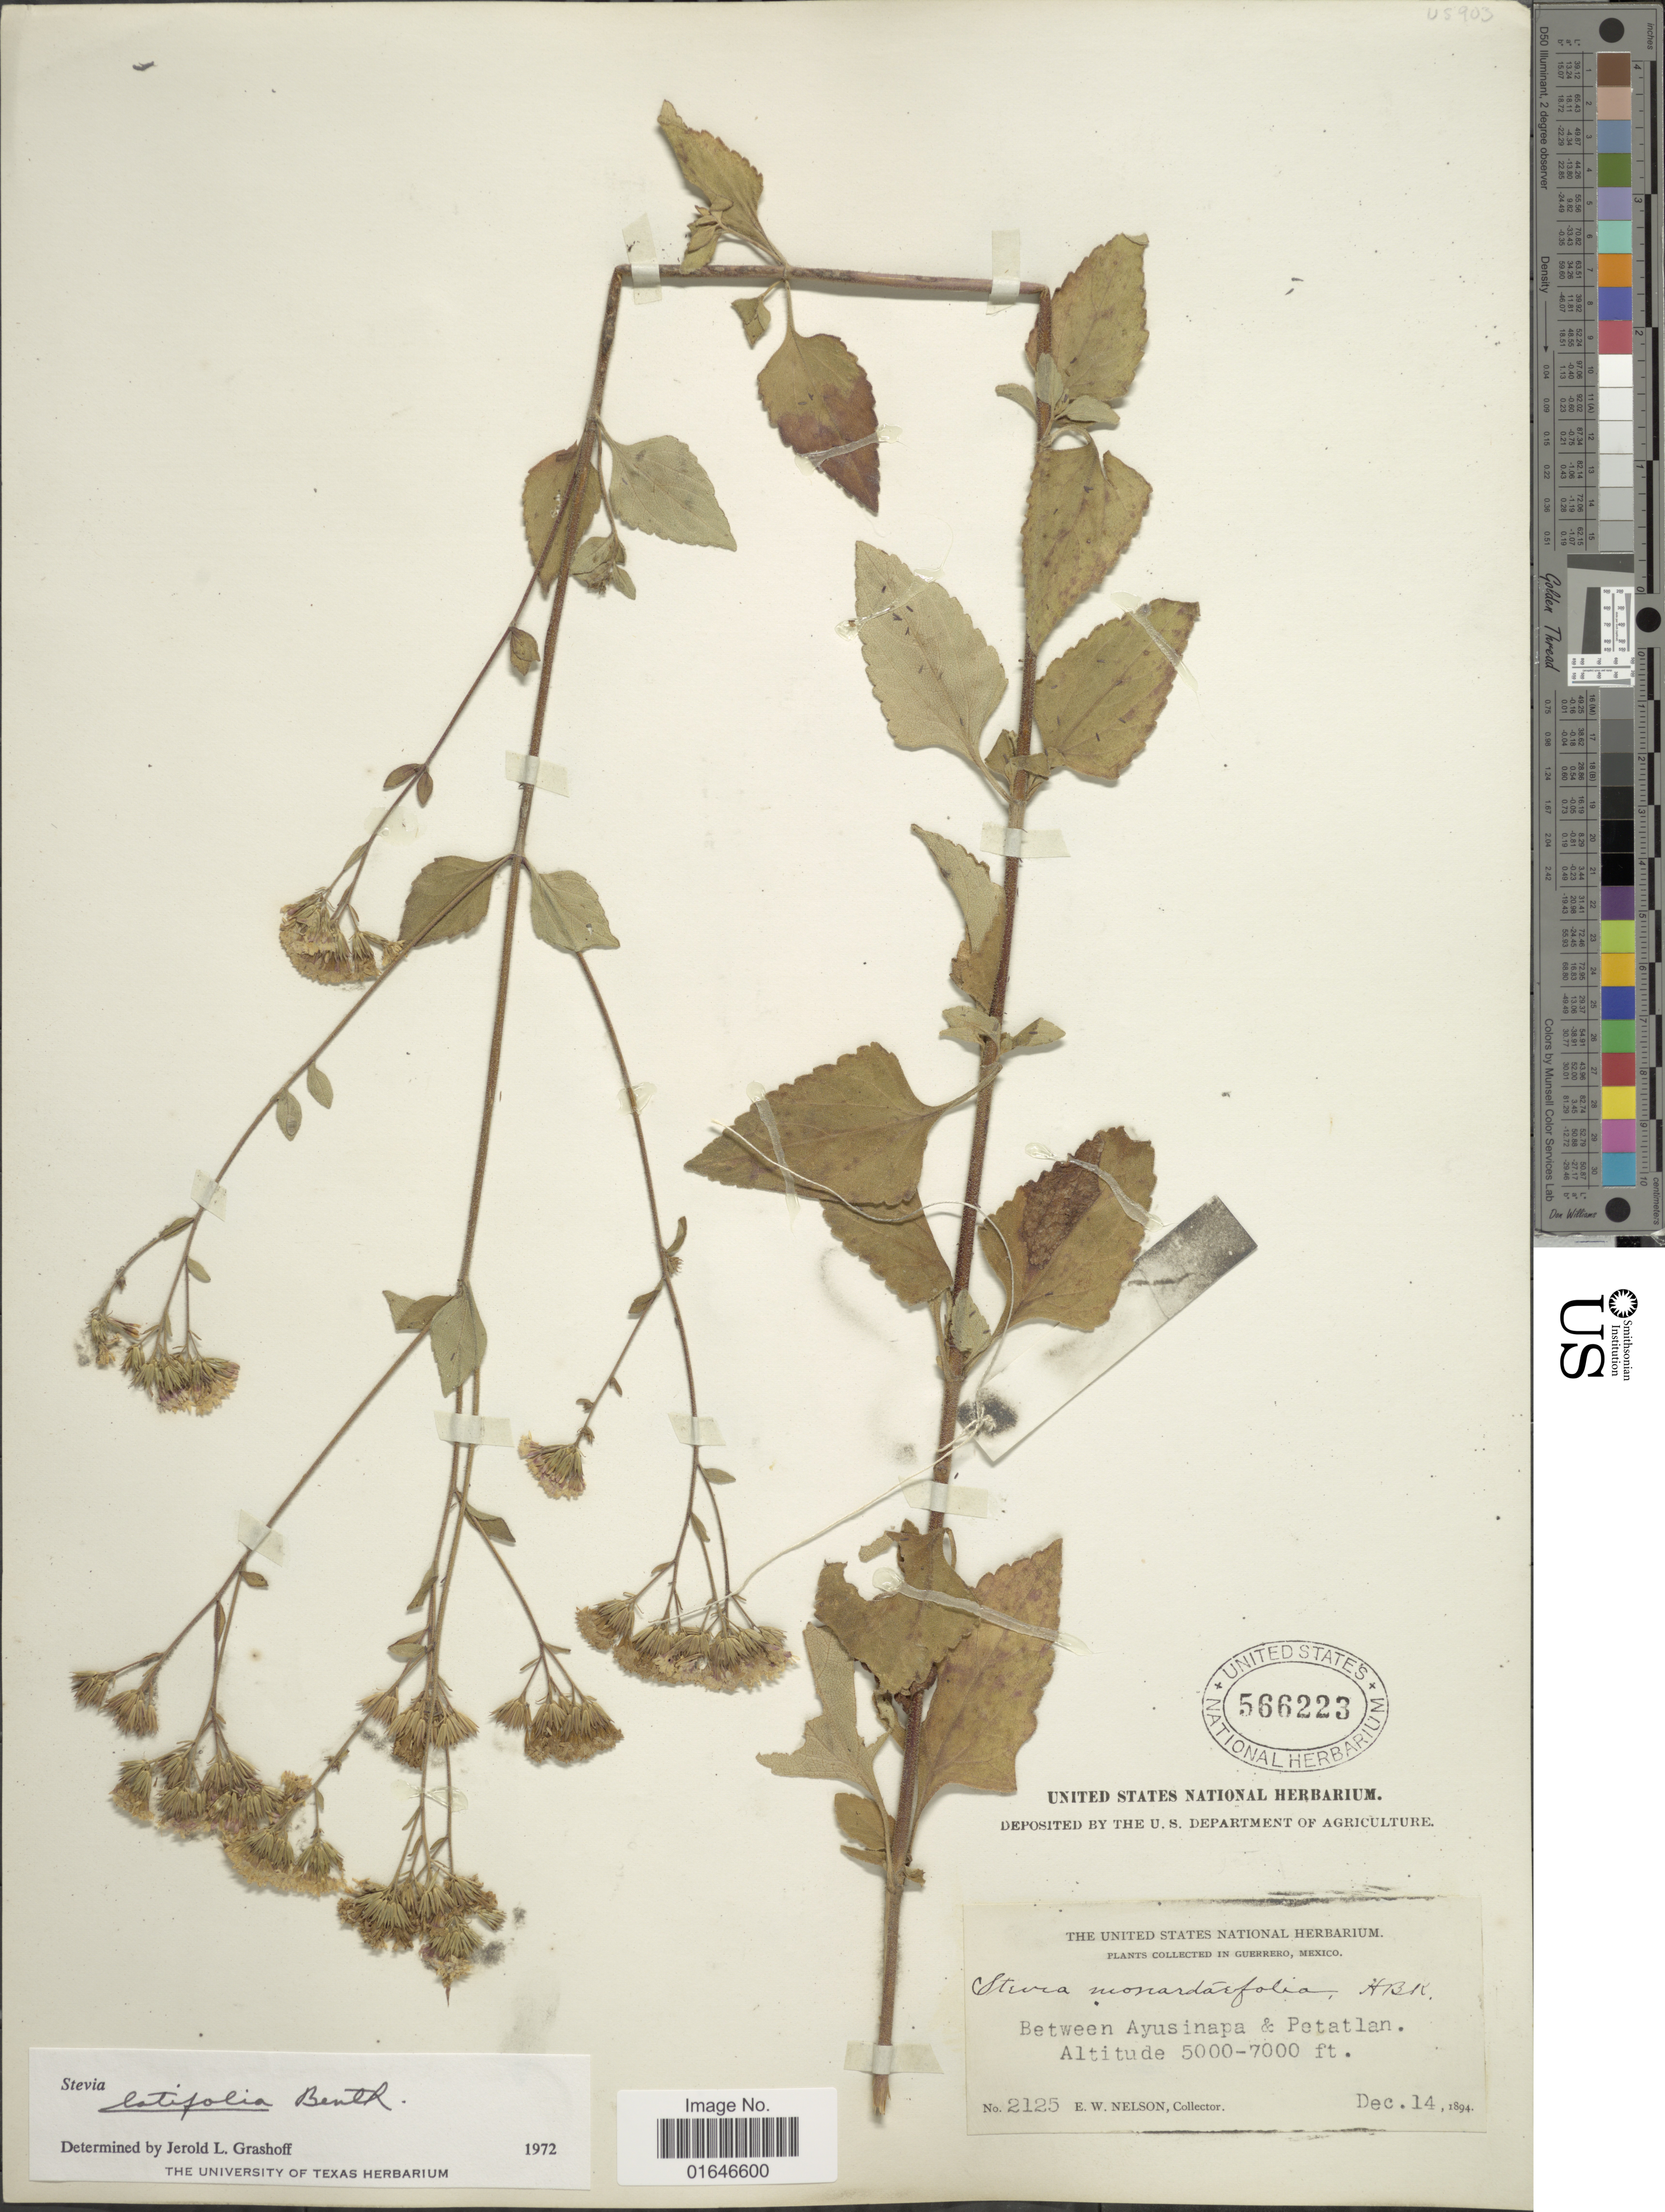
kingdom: Plantae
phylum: Tracheophyta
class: Magnoliopsida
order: Asterales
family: Asteraceae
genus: Stevia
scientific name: Stevia latifolia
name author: Benth.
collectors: E. W. Nelson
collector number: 2125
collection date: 1894-12-14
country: Mexico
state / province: Guerrero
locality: Between Ayusinapa & Petatlan.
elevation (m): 1524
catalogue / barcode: US 566223